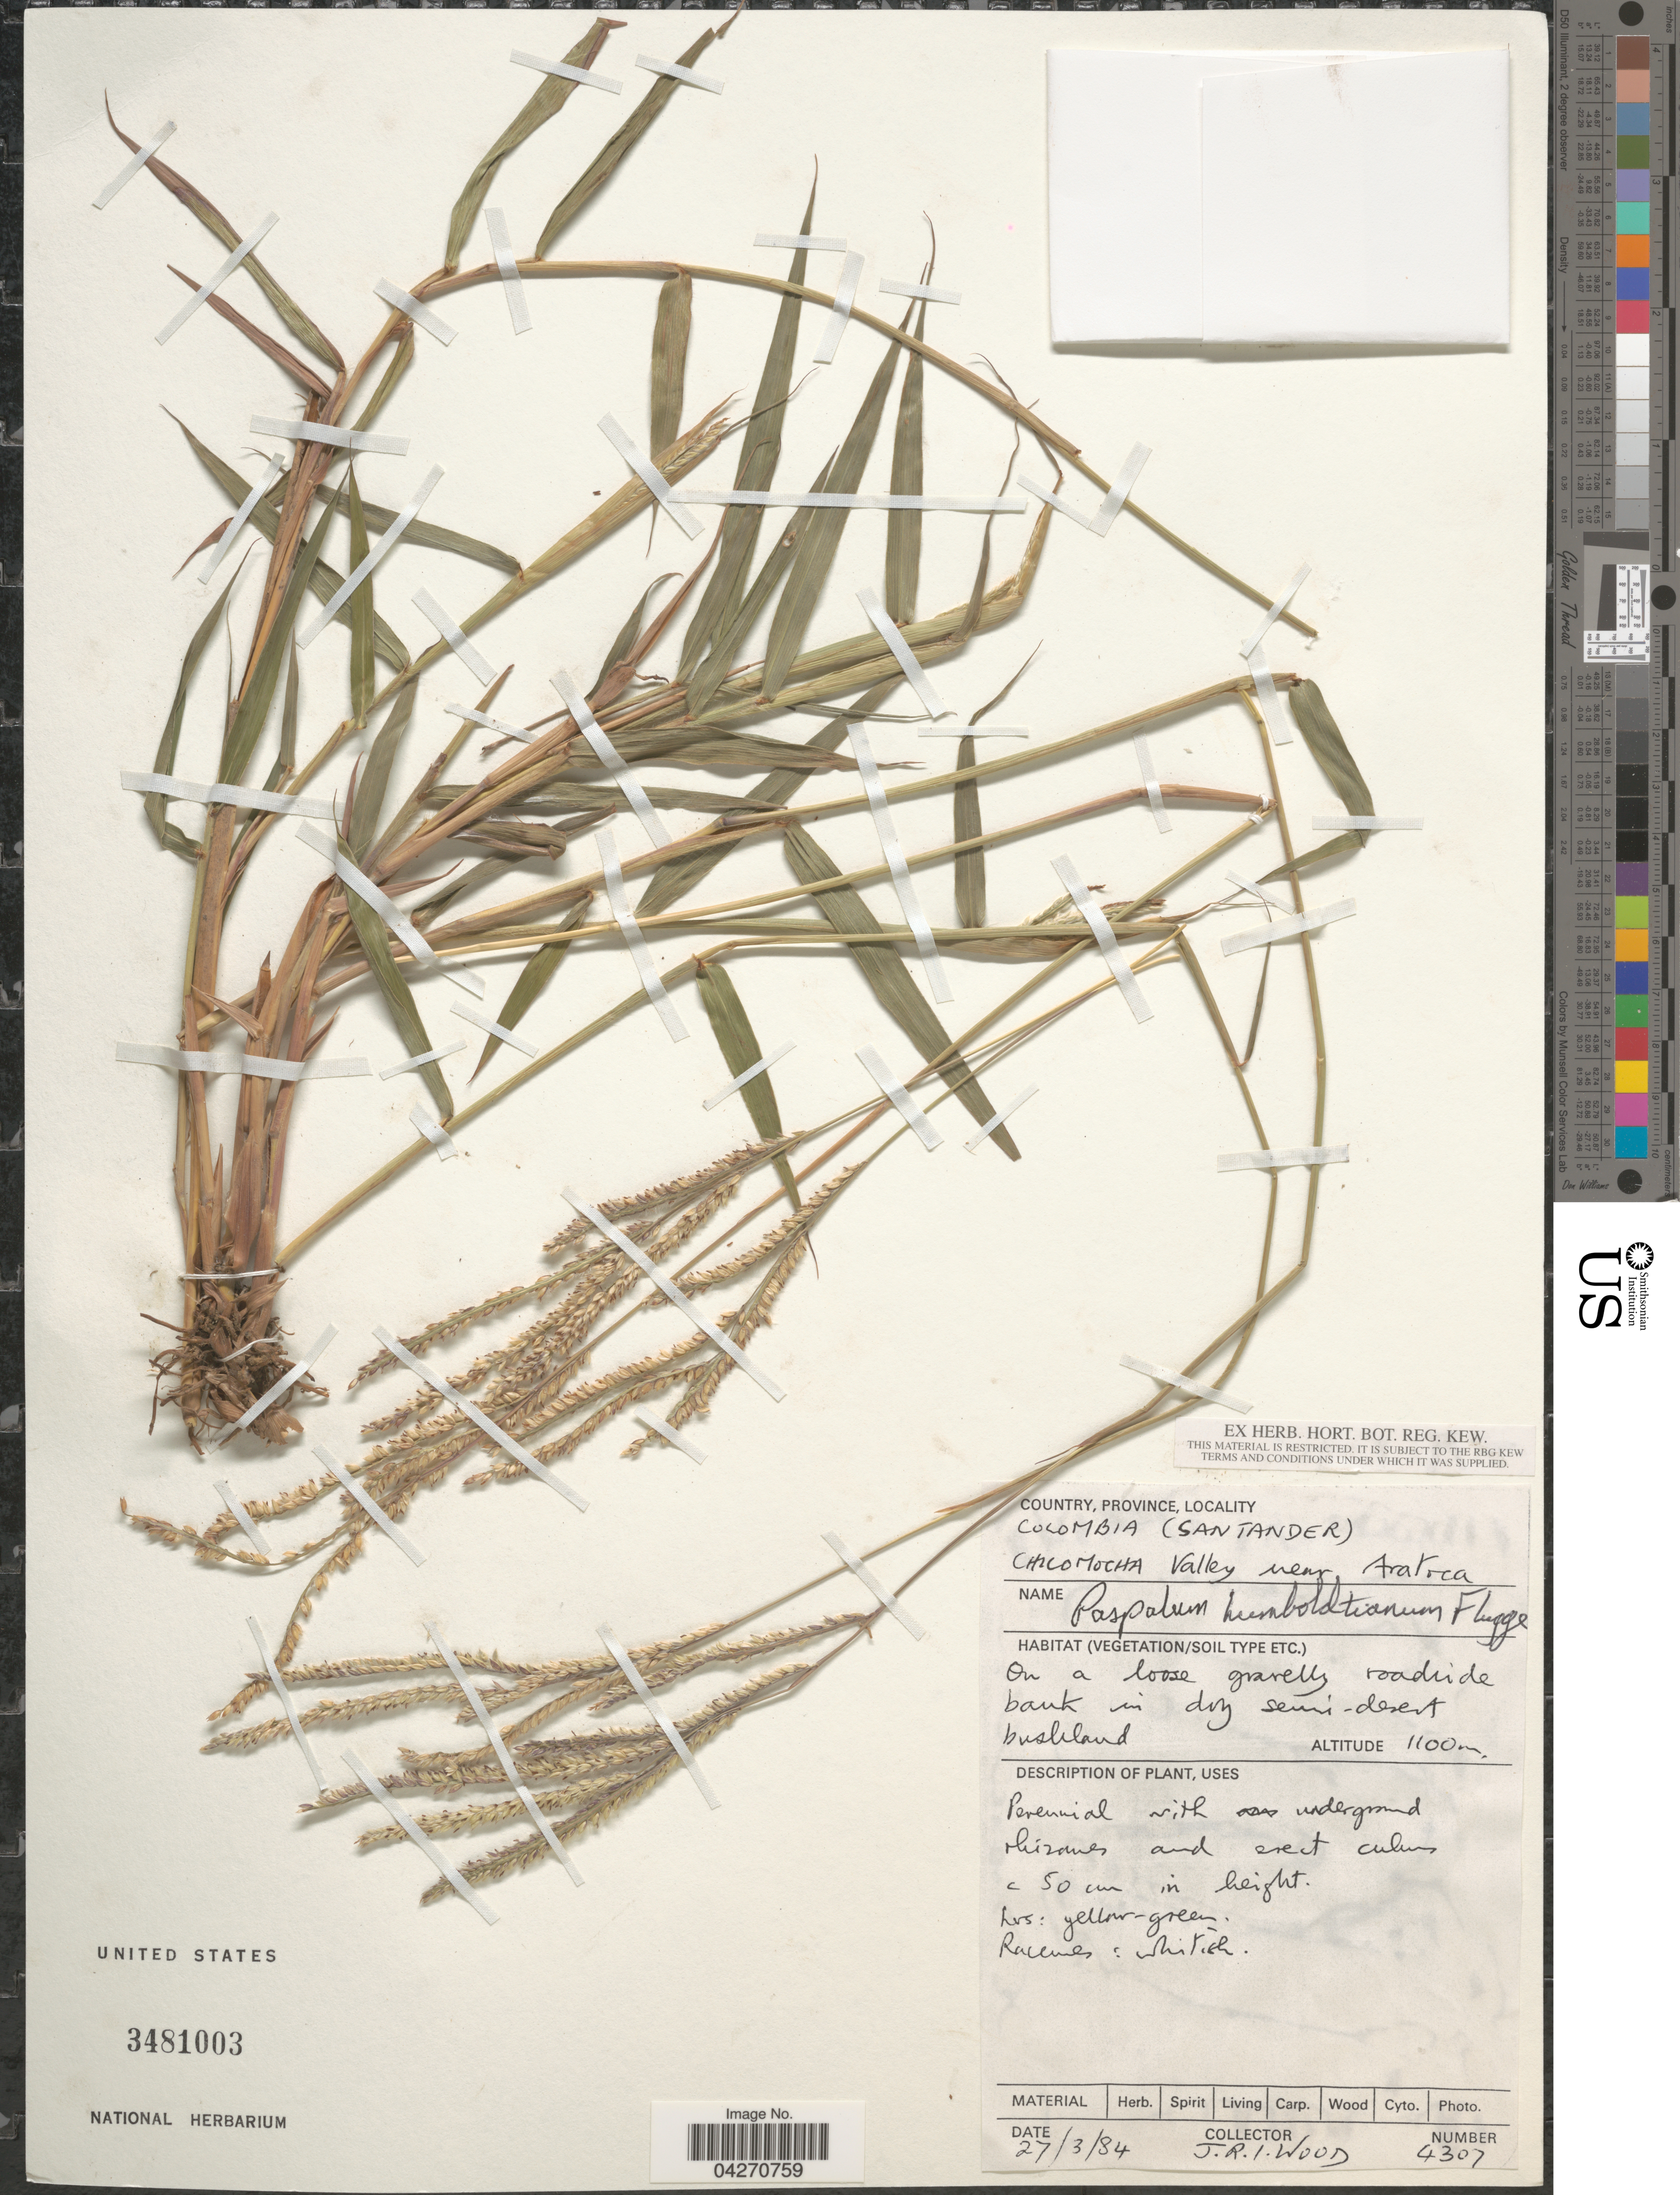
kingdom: Plantae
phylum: Tracheophyta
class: Liliopsida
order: Poales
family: Poaceae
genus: Paspalum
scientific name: Paspalum humboldtianum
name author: Flüggé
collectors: J. R. I. Wood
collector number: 4307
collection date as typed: Transcribed d/m/y: 27/3/84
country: Colombia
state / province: Santander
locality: Chico Mocha Valley near Aratoca.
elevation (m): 1100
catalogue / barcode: US 3481003